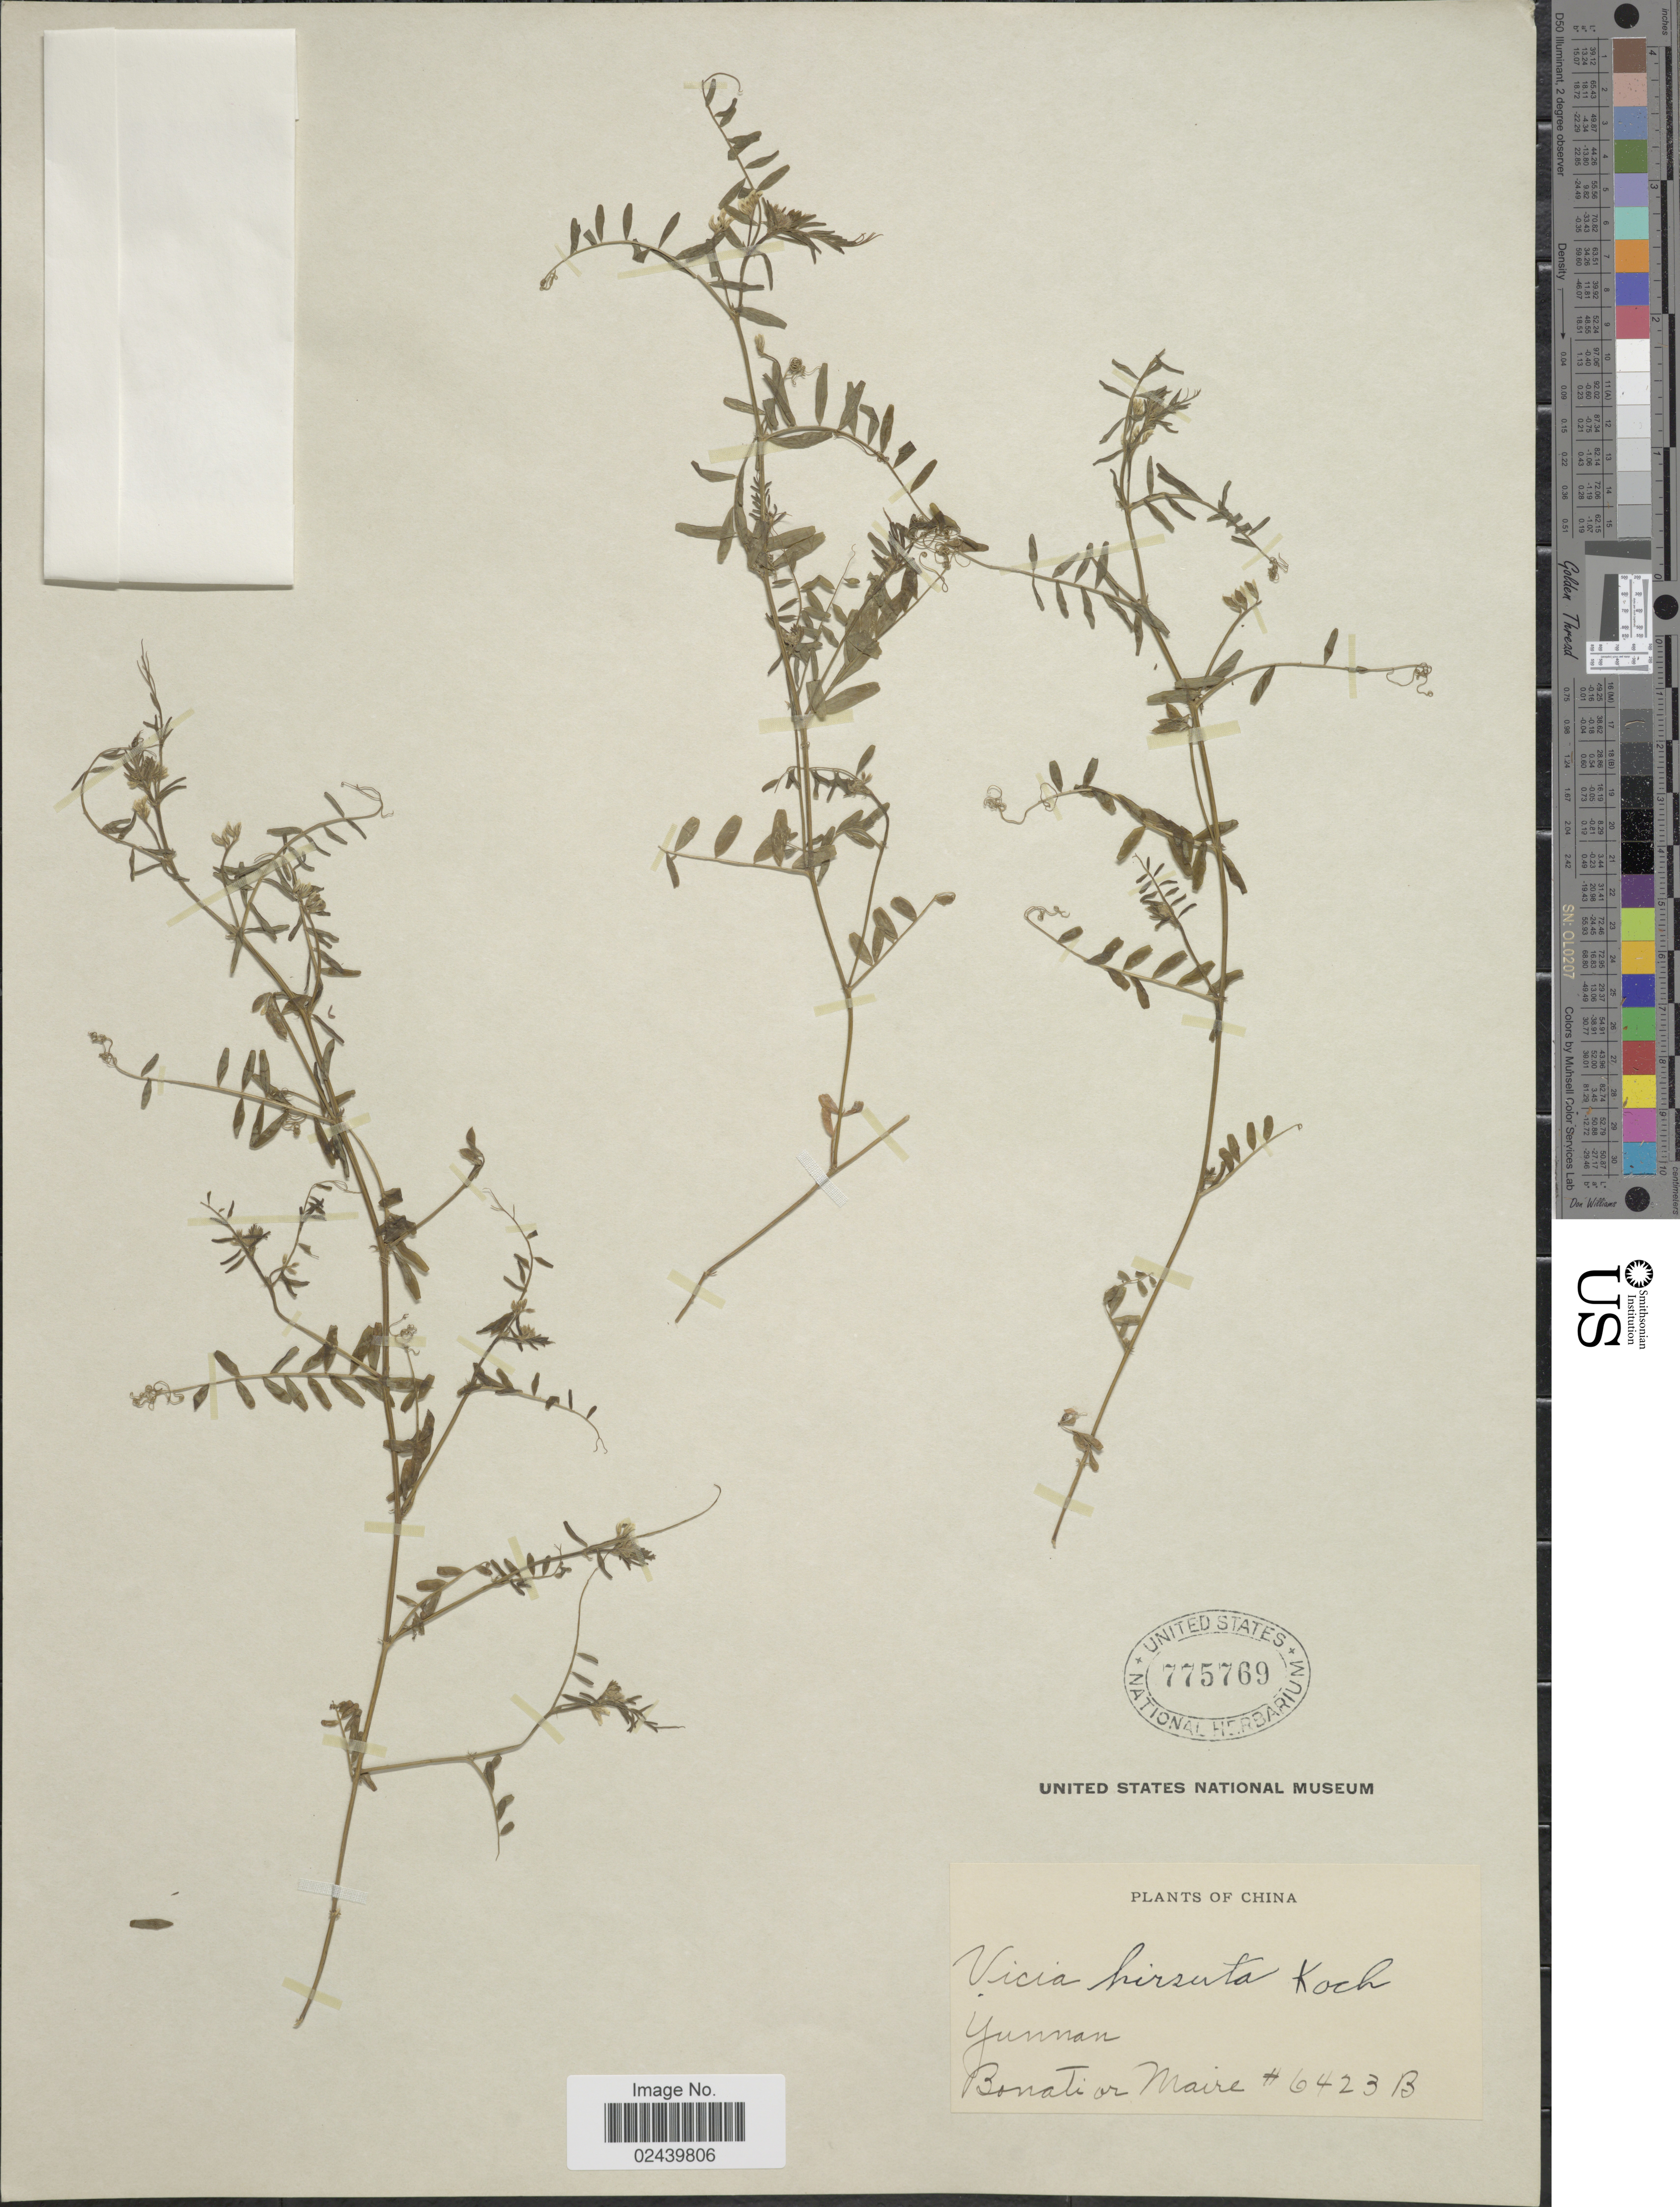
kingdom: Plantae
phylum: Tracheophyta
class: Magnoliopsida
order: Fabales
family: Fabaceae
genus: Vicia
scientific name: Vicia hirsuta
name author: (L.) A. Gray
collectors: -. Bonati & Maire, --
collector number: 6423B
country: China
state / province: Yunnan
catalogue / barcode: US 775769